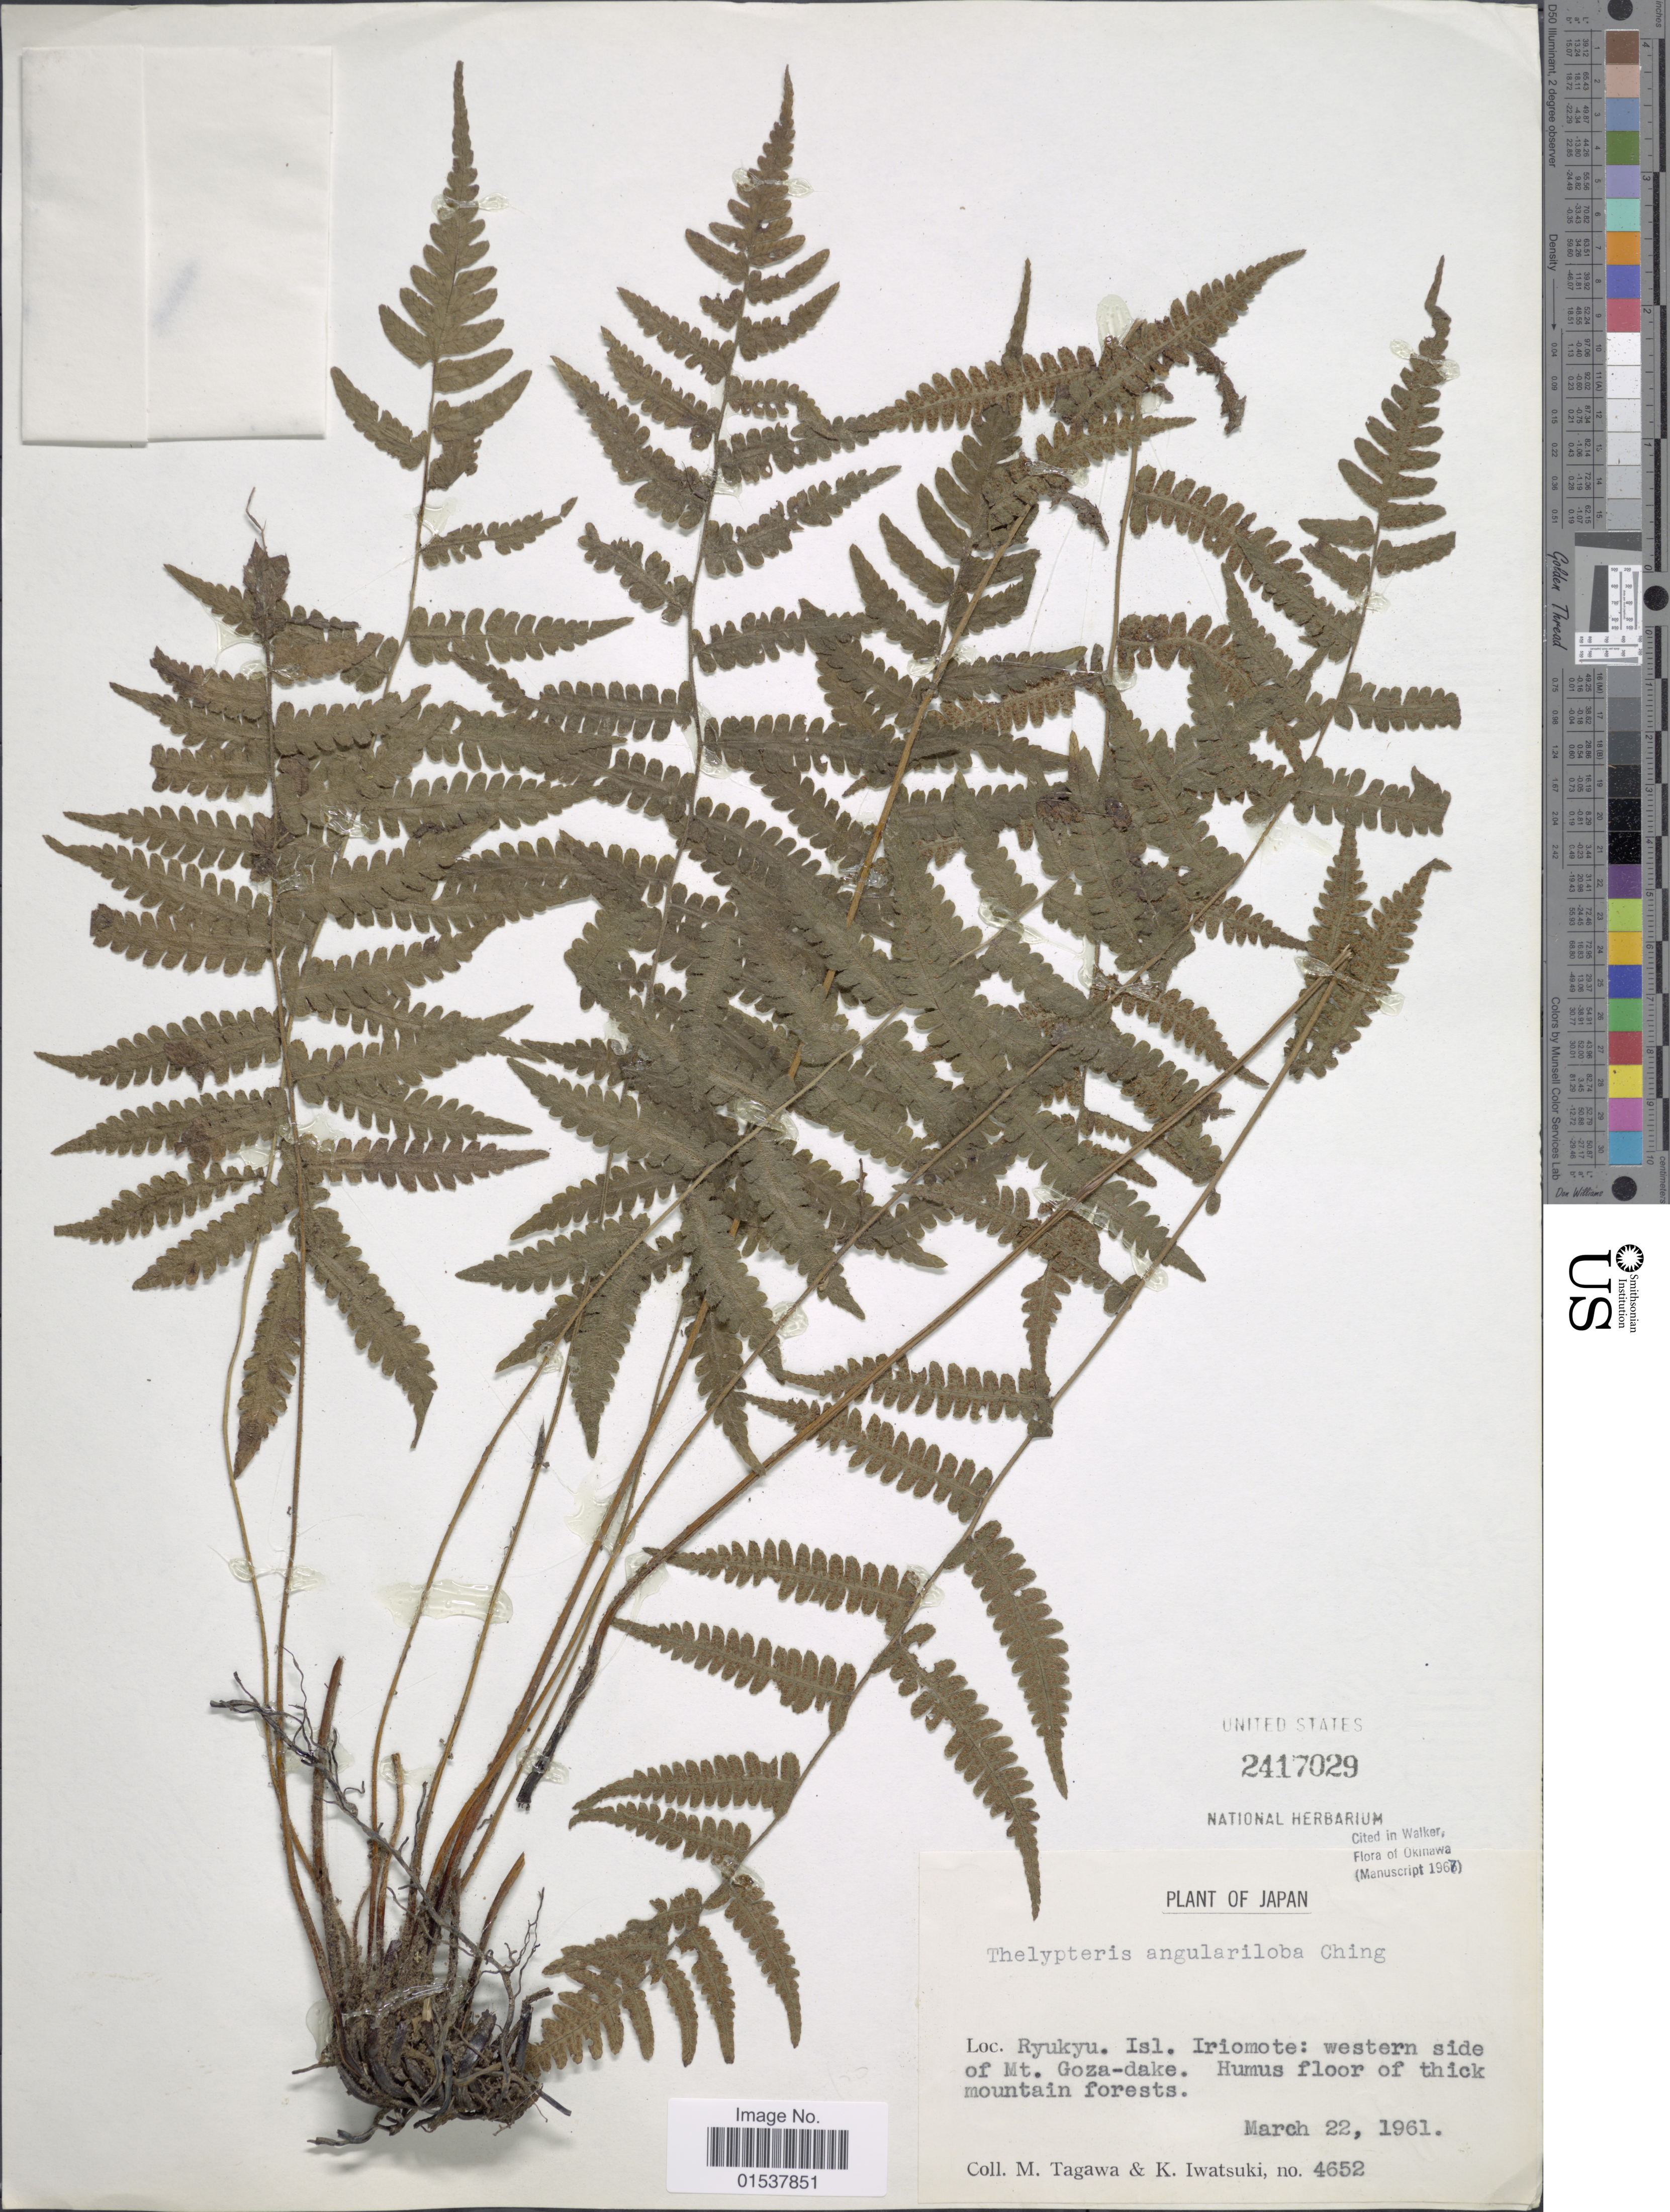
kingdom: Plantae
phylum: Tracheophyta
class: Polypodiopsida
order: Polypodiales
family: Thelypteridaceae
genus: Parathelypteris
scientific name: Parathelypteris angulariloba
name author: (Ching) Ching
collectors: M. Tagawa & K. Iwatsuki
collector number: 4652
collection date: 1961-03-22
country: Japan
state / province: Okinawa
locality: Ryukyu. Isl. Iriomote: western side of Mt. Goza-dake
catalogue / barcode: US 2417029